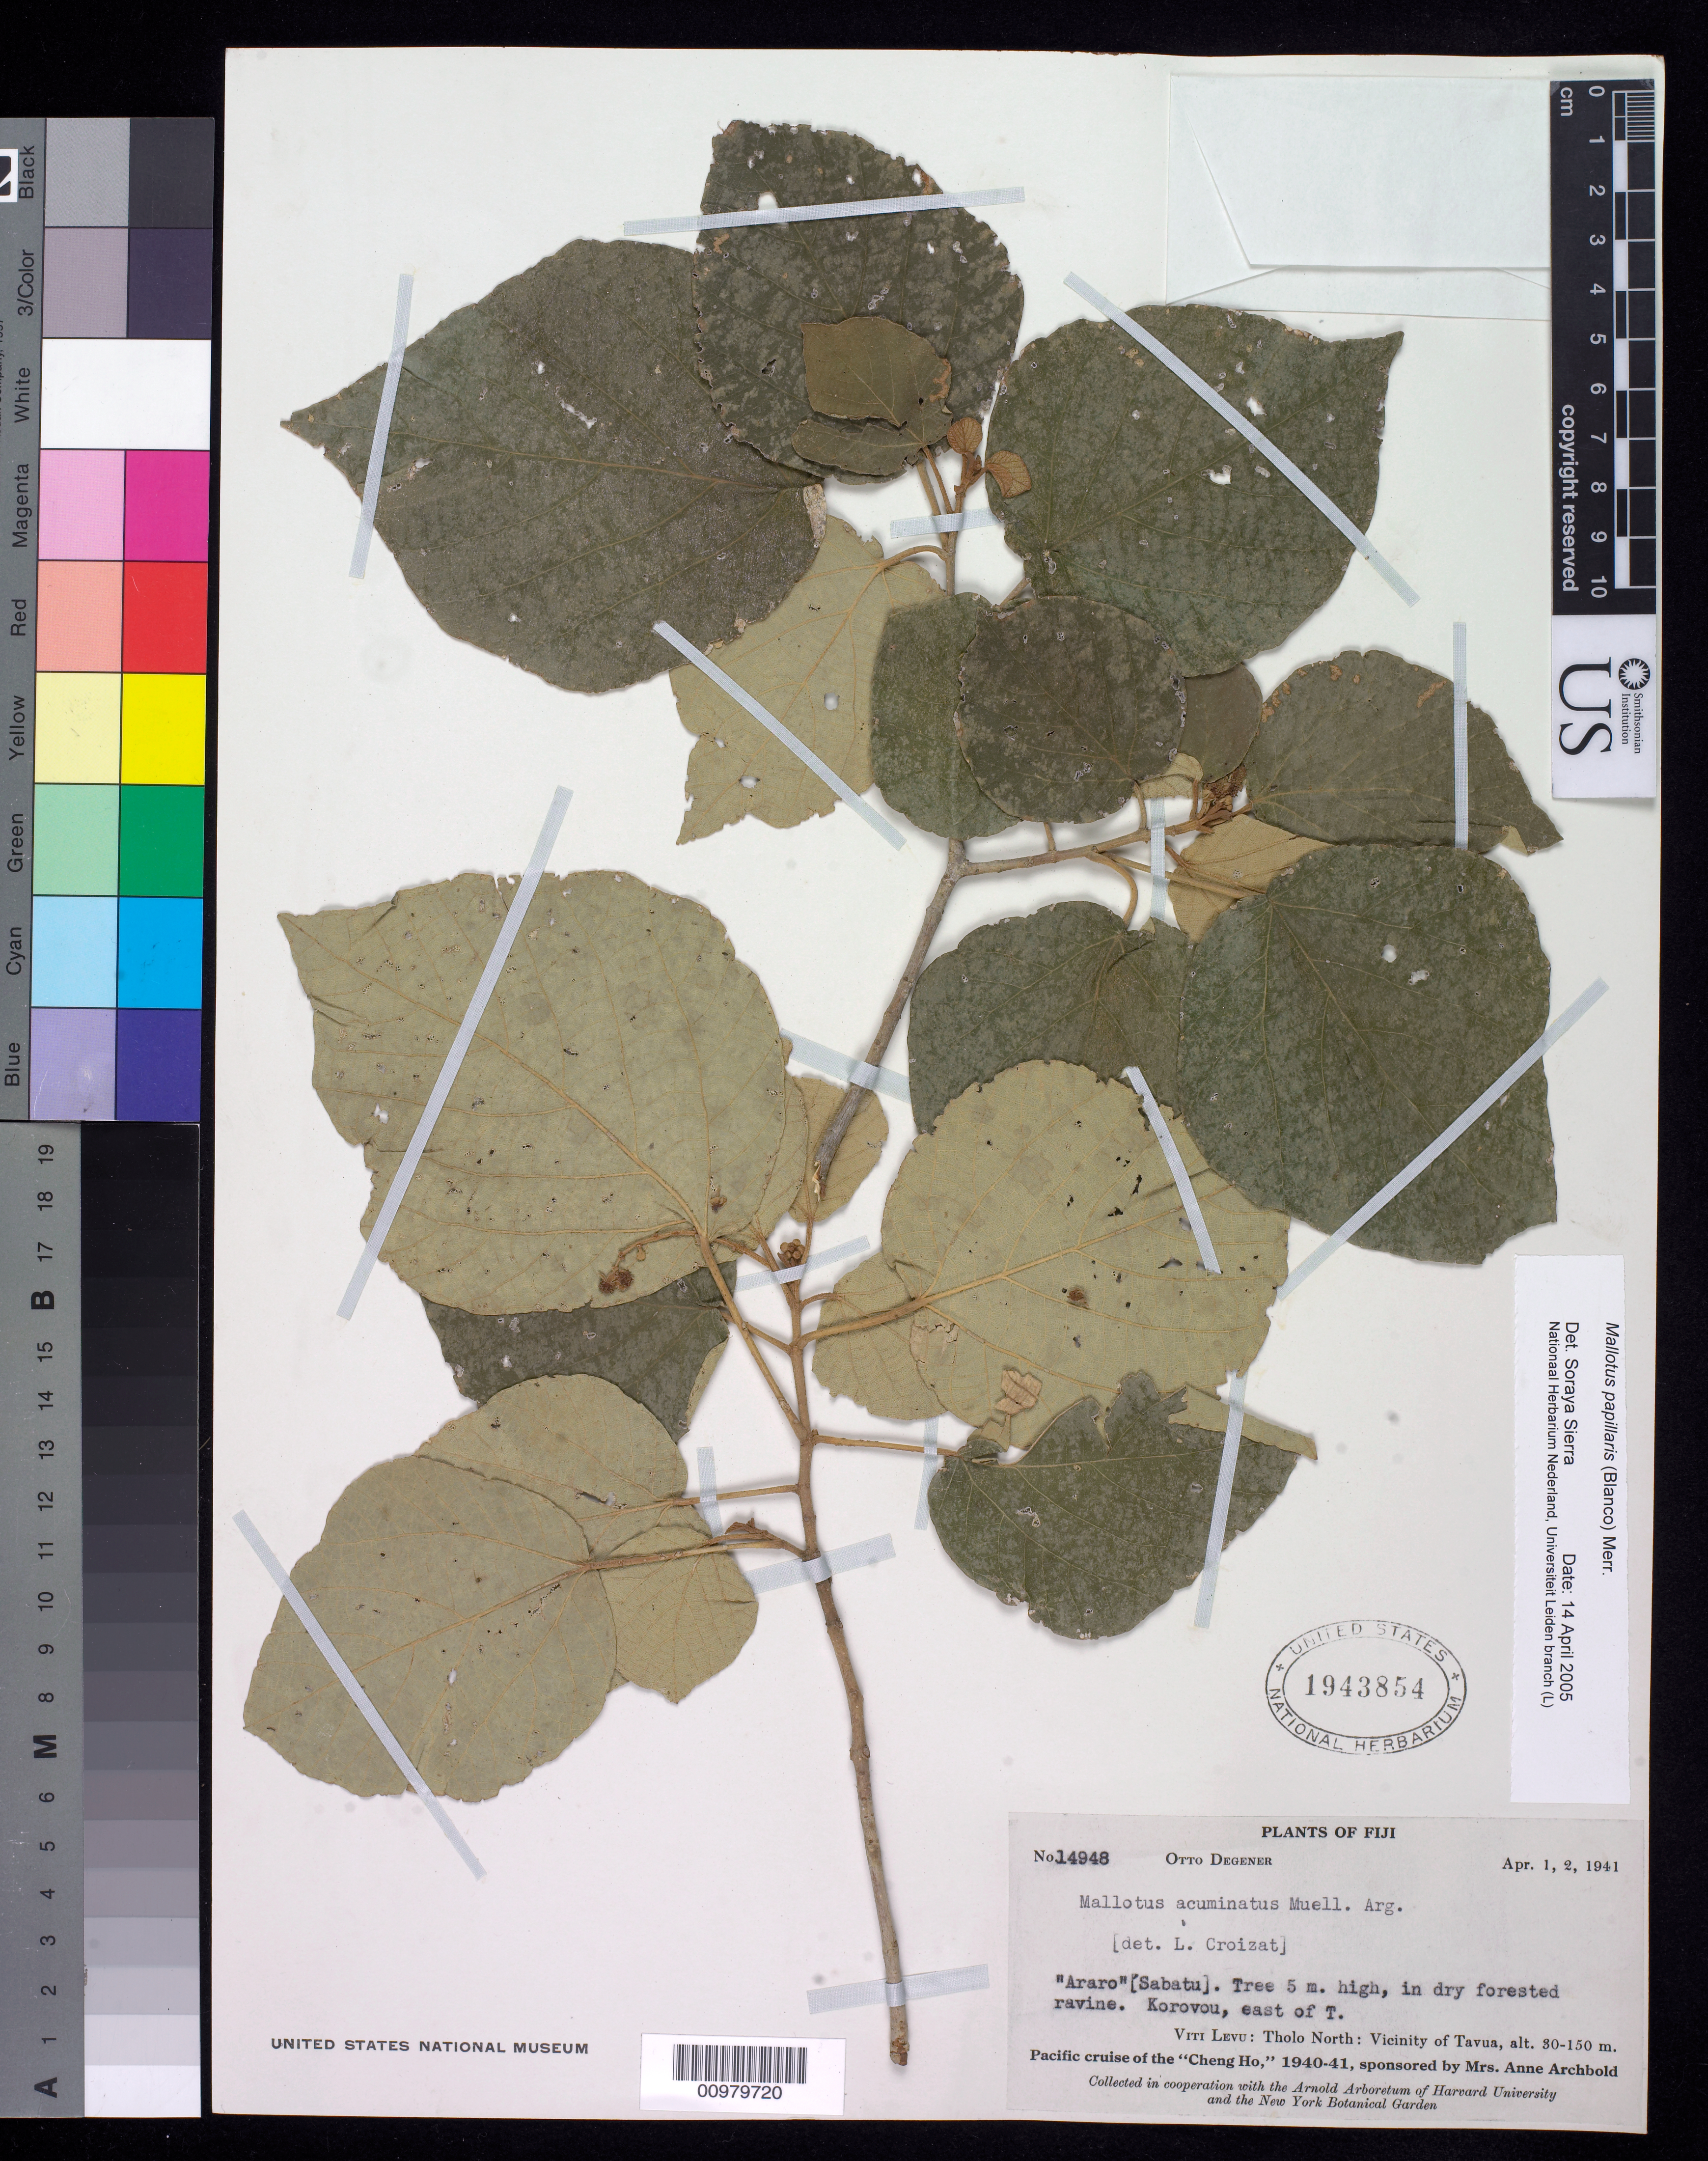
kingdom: Plantae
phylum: Tracheophyta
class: Magnoliopsida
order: Malpighiales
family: Euphorbiaceae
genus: Mallotus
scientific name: Mallotus papillaris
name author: (Blanco) Merr.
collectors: L. C. M. Croizat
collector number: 14948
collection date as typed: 01 Apr 1941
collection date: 1941-04-01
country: Fiji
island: Viti Levu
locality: in dry forested ravine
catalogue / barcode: US 1943854